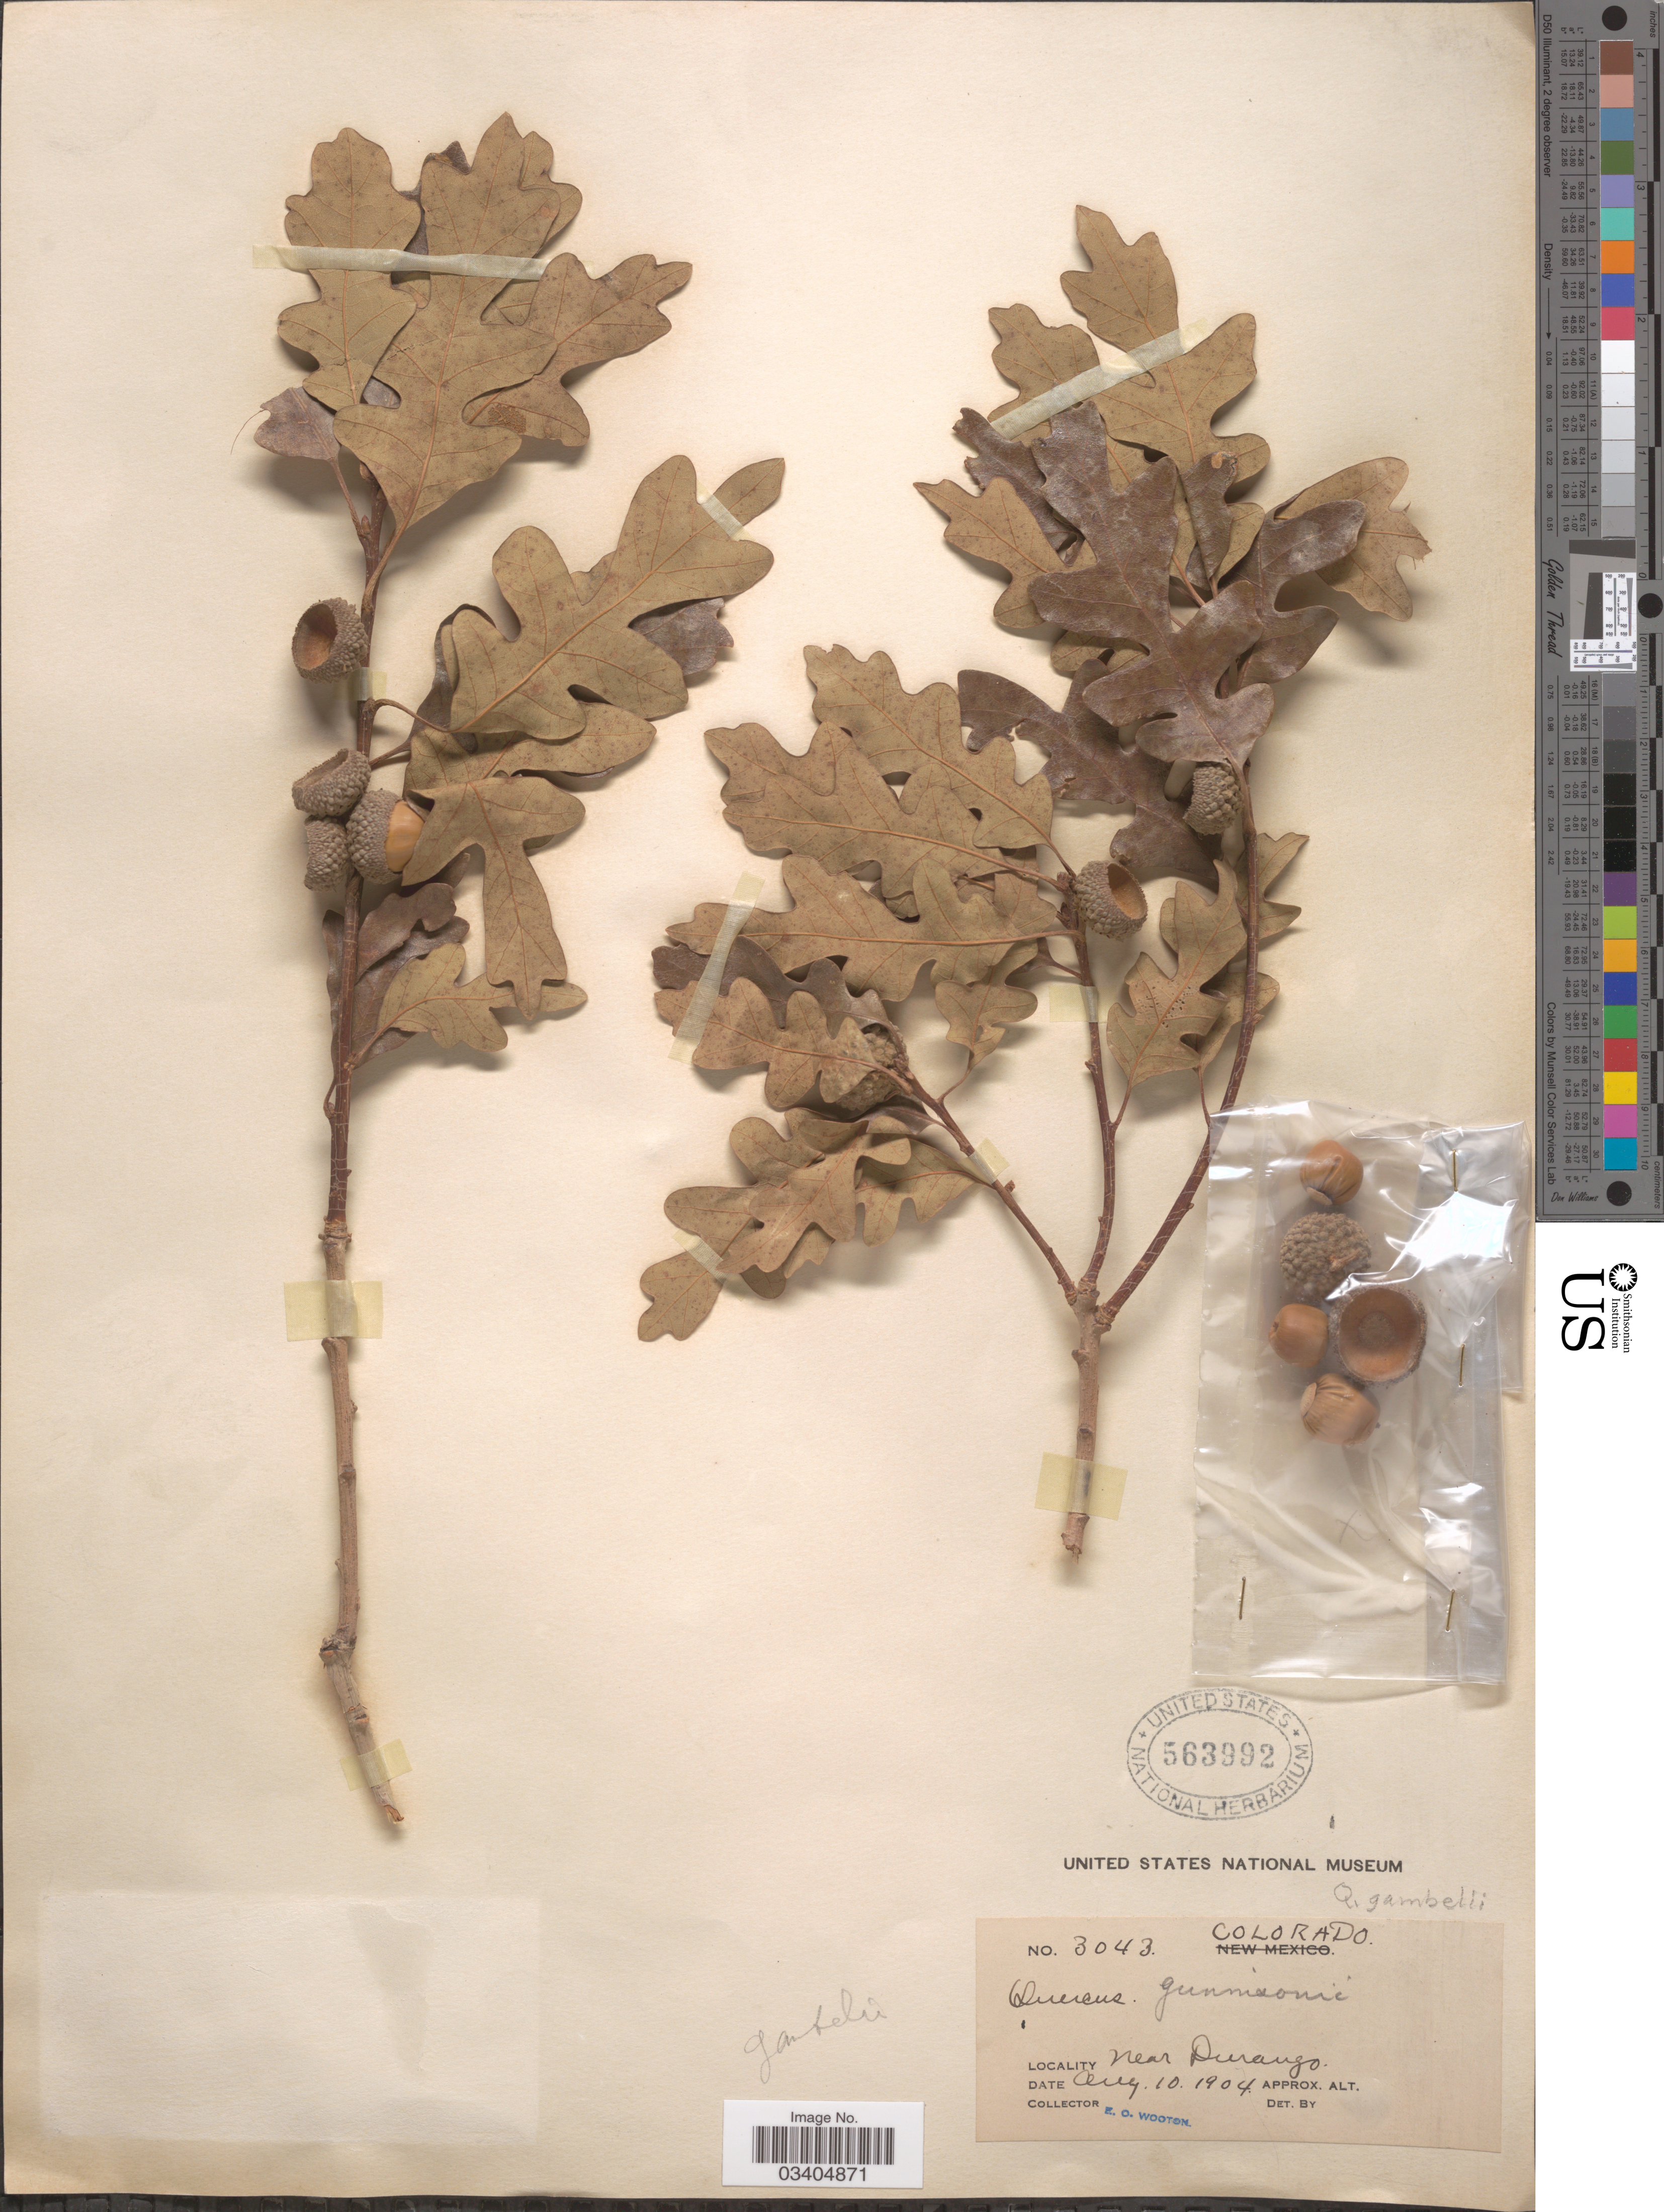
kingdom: Plantae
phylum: Tracheophyta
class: Magnoliopsida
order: Fagales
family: Fagaceae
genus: Quercus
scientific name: Quercus gambelii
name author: Nutt.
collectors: E. O. Wooton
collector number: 3043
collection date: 1904-08-10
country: United States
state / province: Colorado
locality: Near Durango.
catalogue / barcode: US 563992